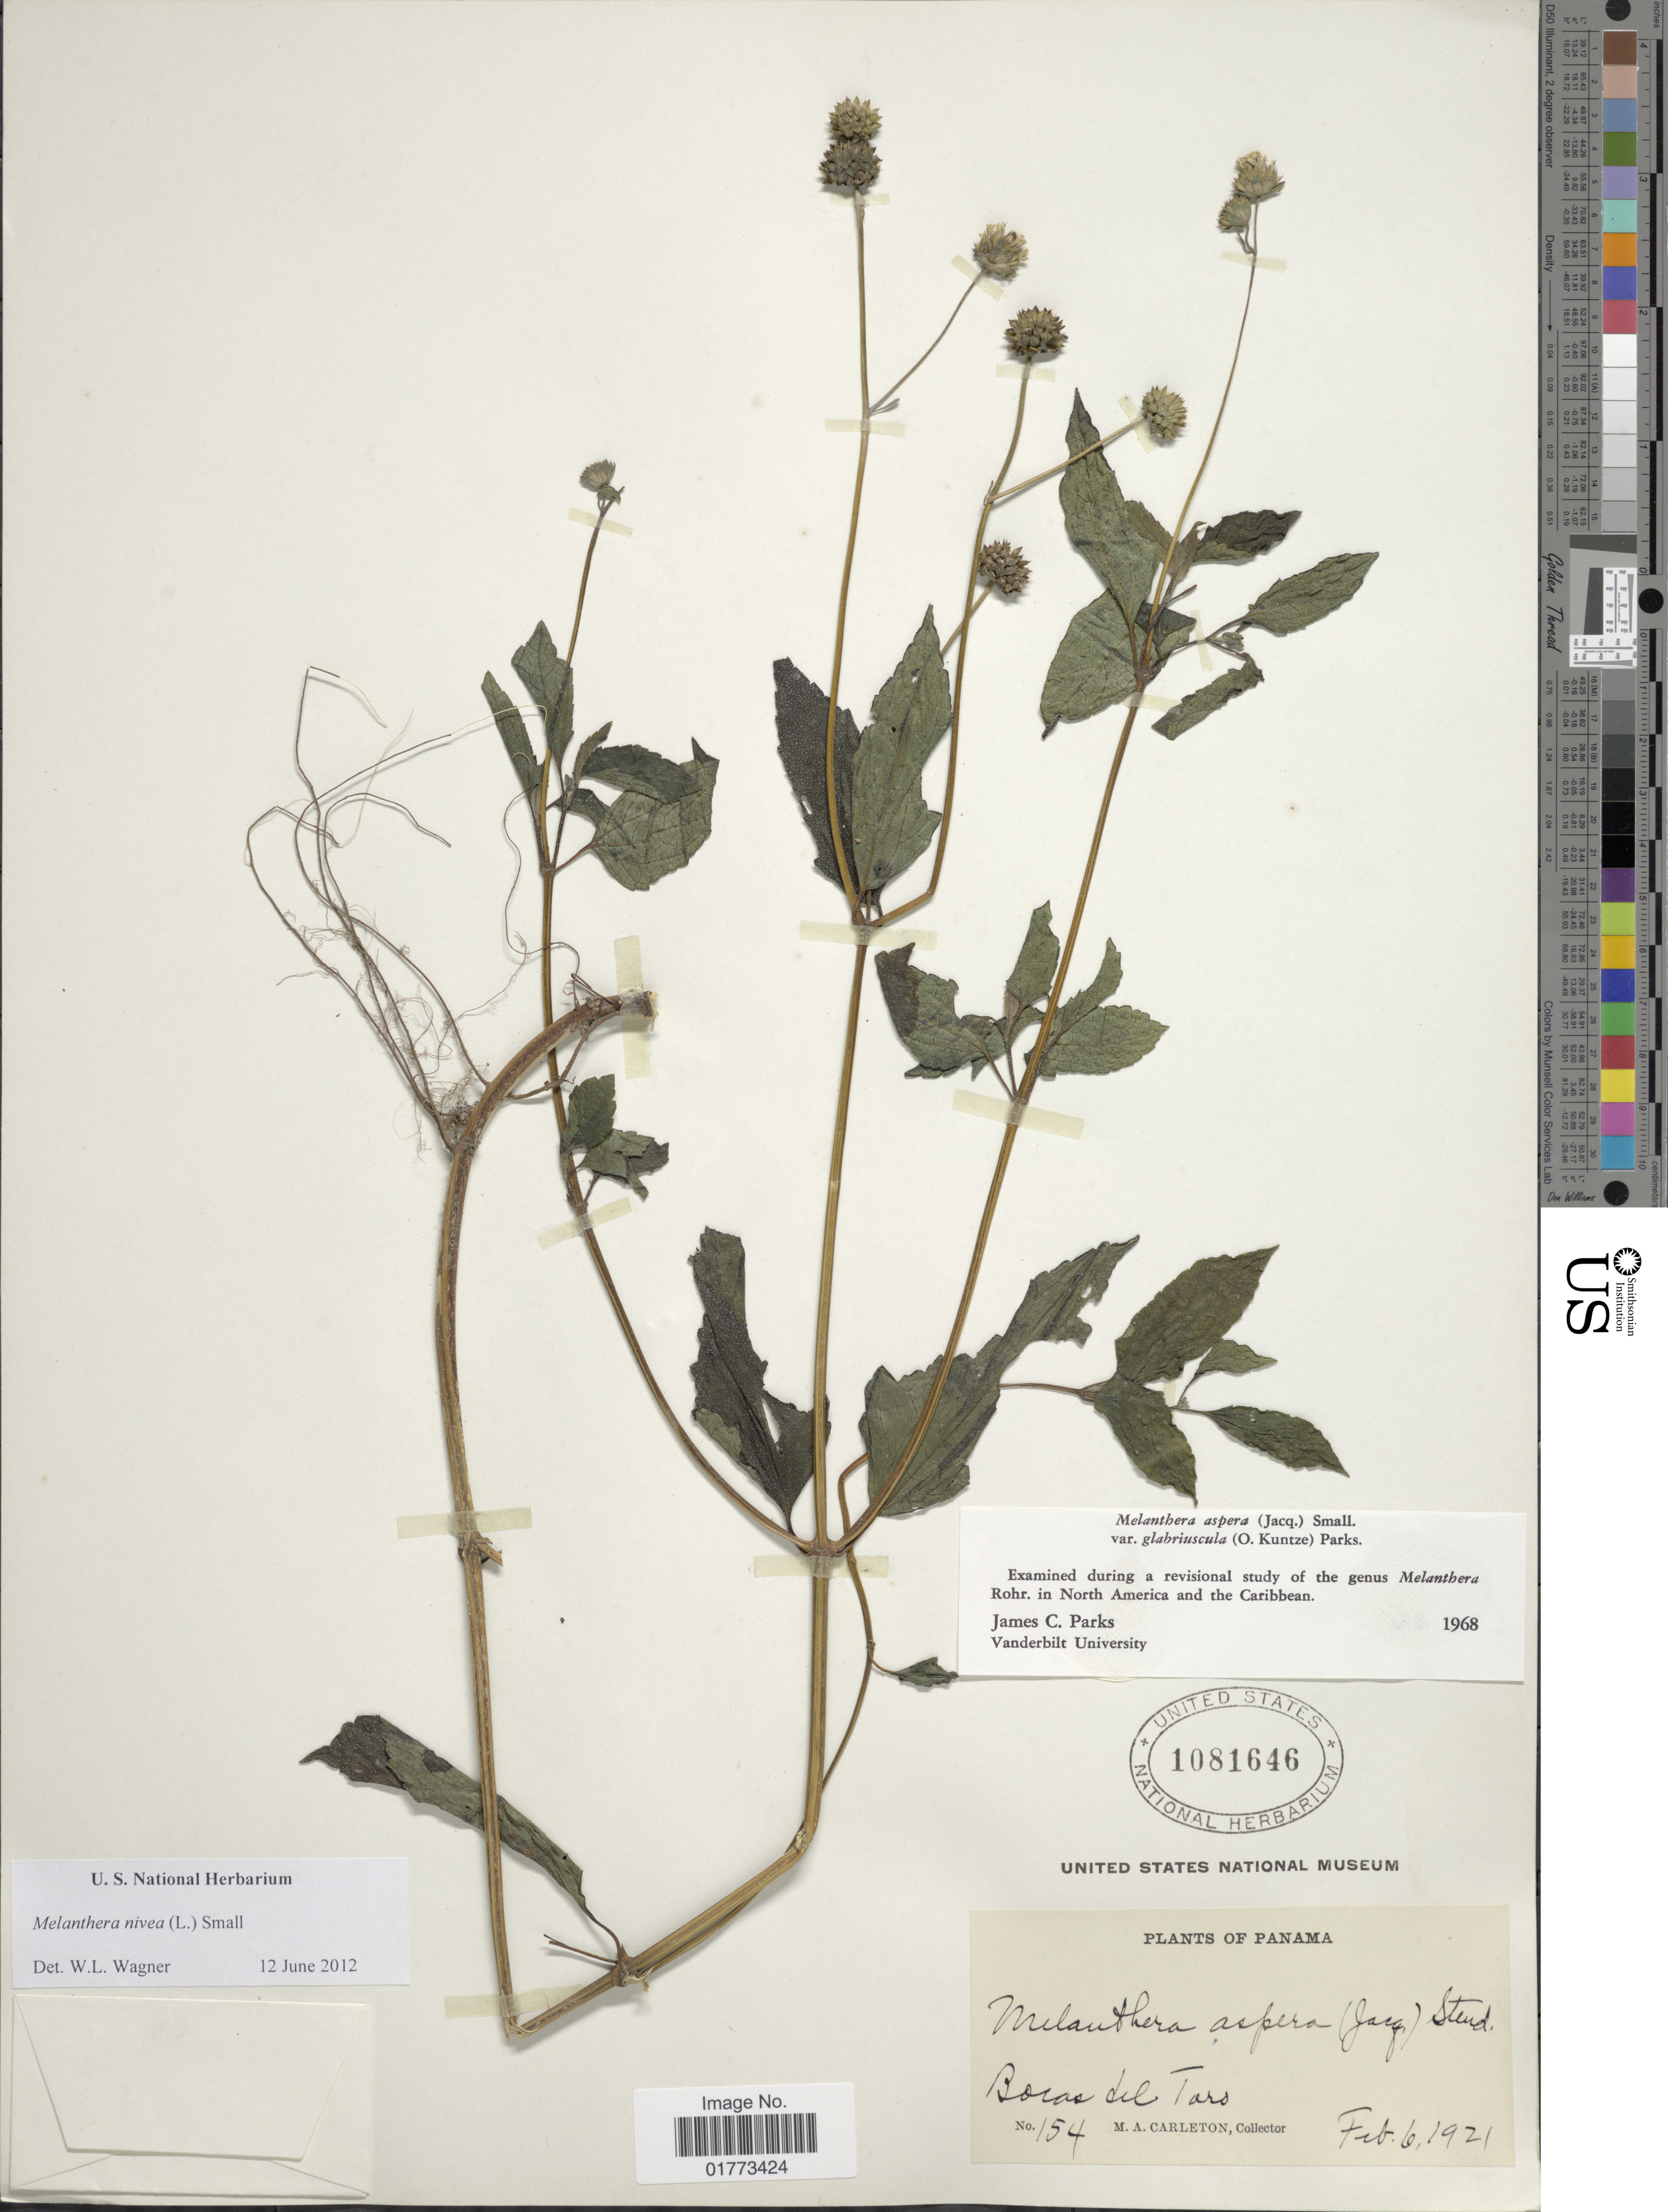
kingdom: Plantae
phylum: Tracheophyta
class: Magnoliopsida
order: Asterales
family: Asteraceae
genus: Melanthera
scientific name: Melanthera nivea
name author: (L.) Small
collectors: M. A. Carleton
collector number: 154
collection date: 1921-02-06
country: Panama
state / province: Bocas del Toro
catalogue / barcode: US 1081646